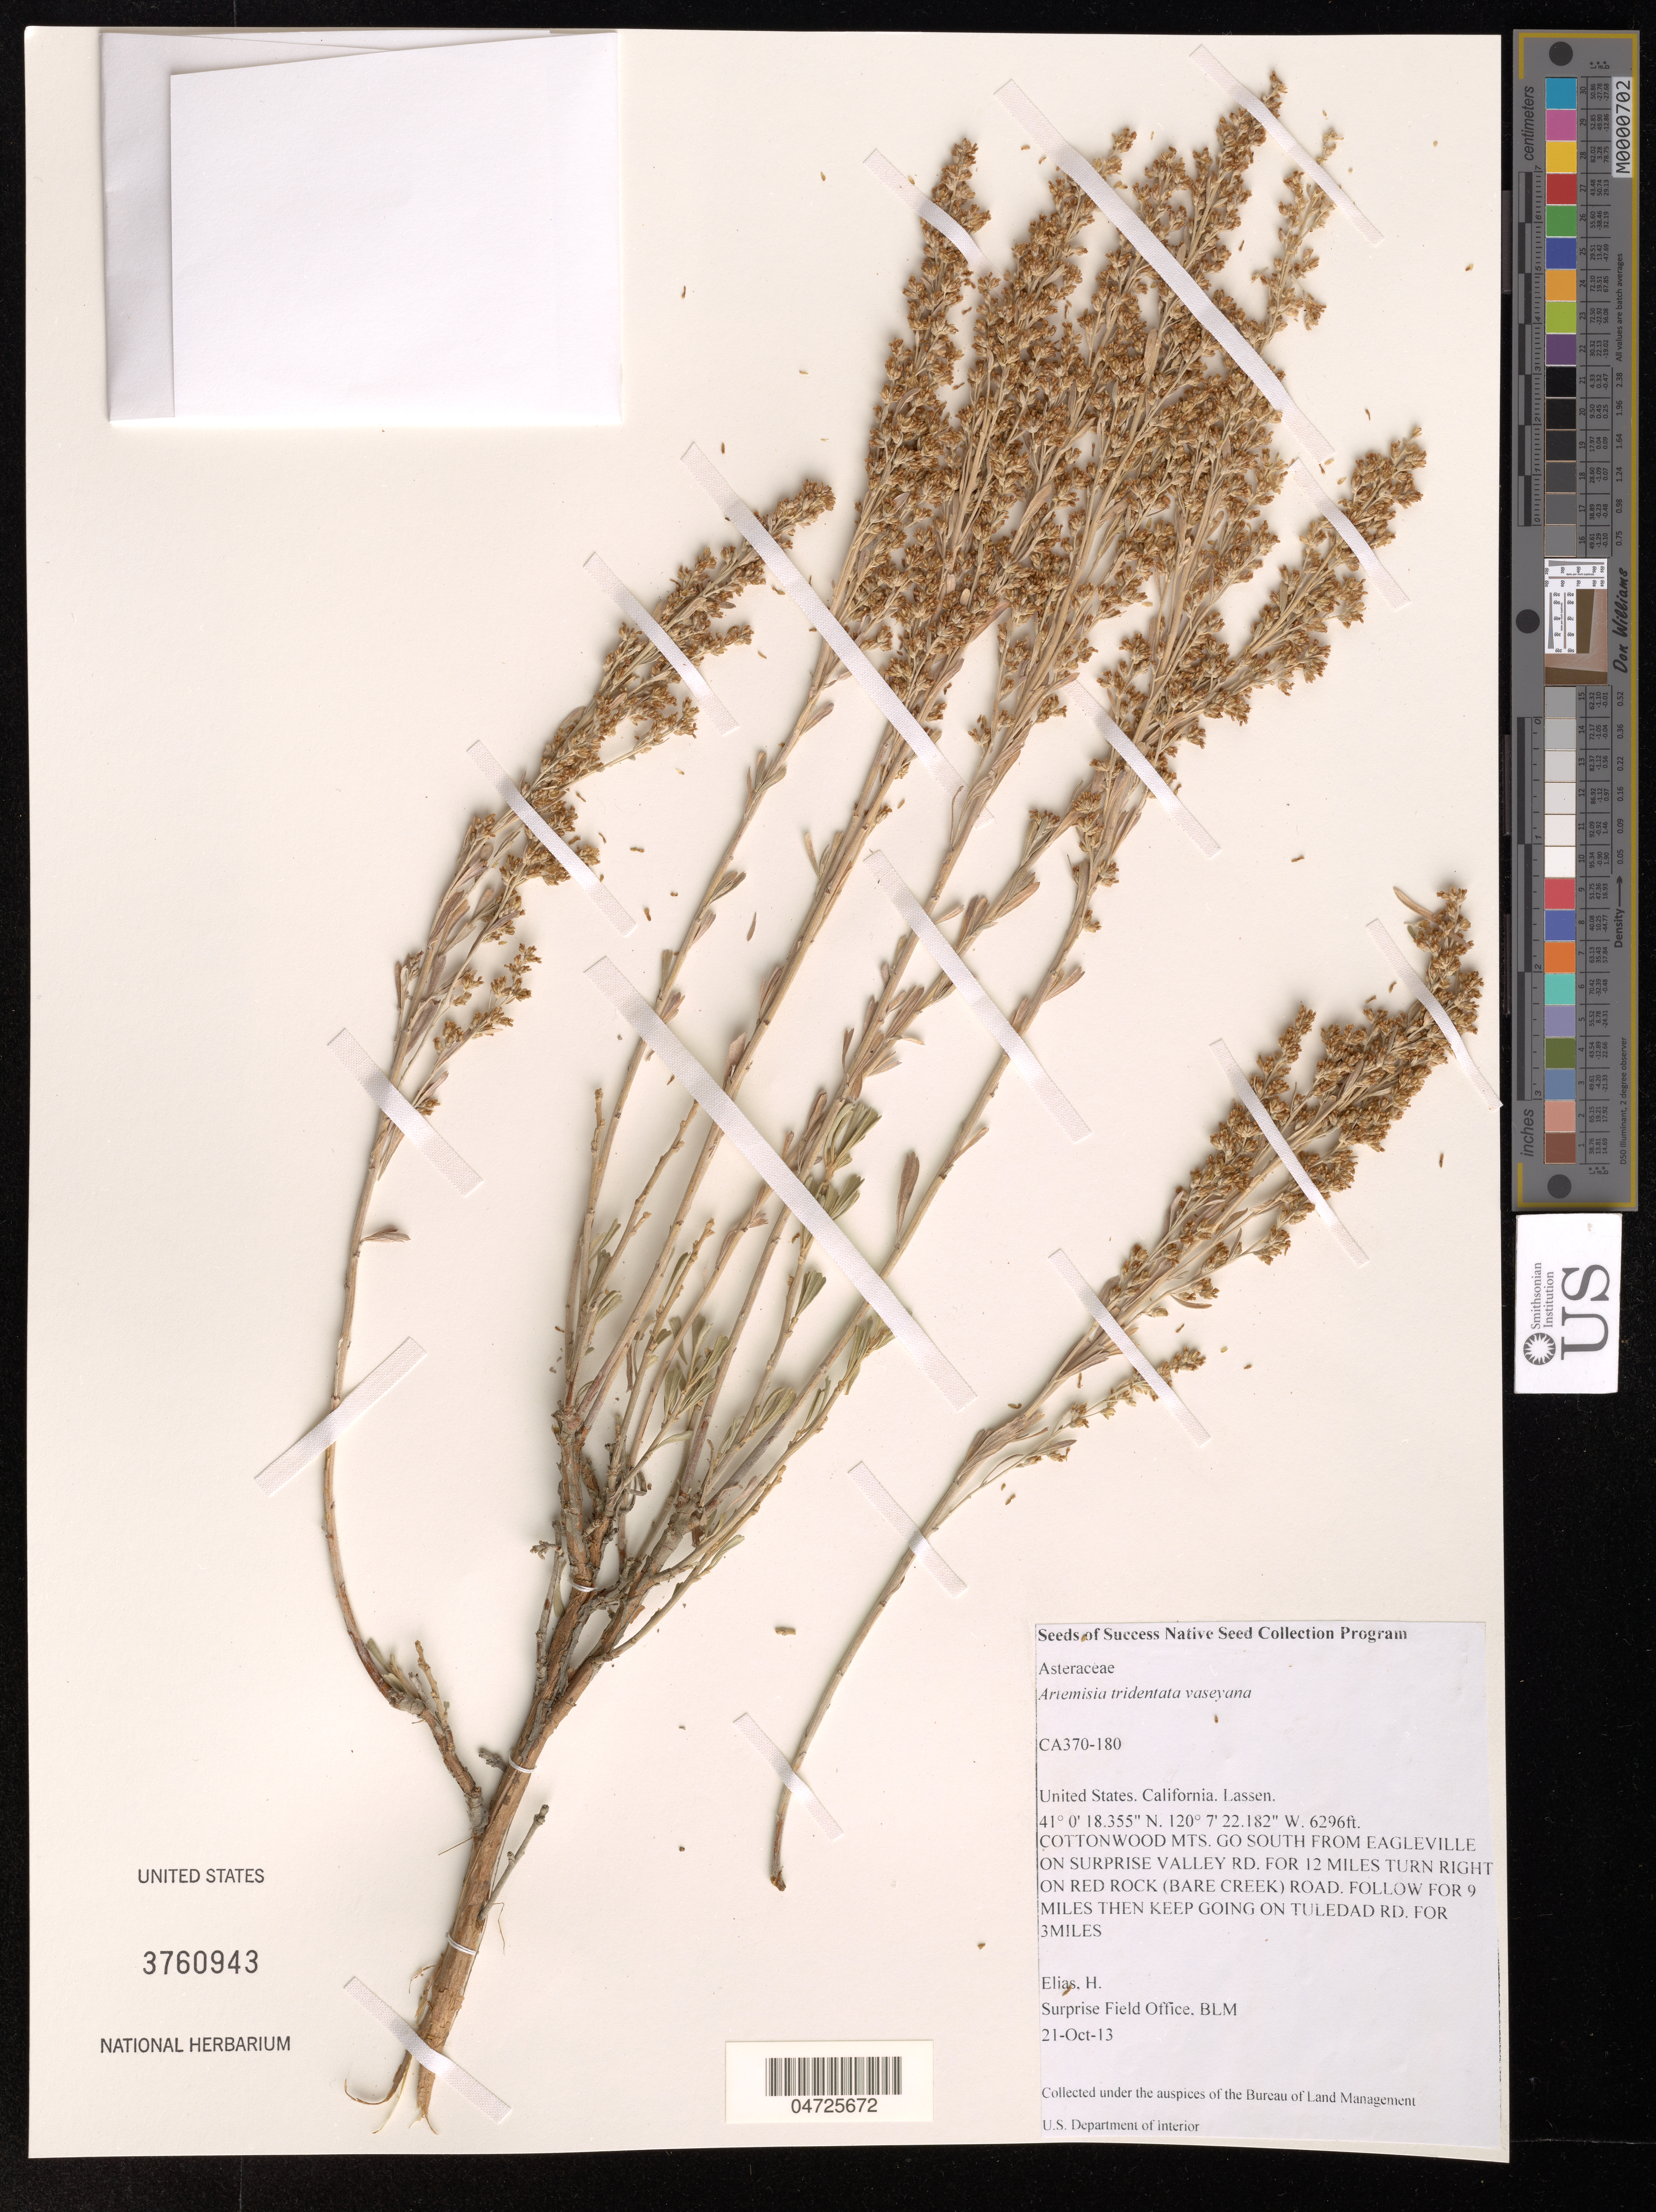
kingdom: Plantae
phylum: Tracheophyta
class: Magnoliopsida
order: Asterales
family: Asteraceae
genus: Artemisia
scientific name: Artemisia tridentata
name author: Nutt.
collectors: H. Elias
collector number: CA370-180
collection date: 2013-10-21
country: United States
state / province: California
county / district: Lassen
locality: Lassen. Cottonwood Mts. Go south from Eagleville on Surprise Valley Rd. for 12 miles turn right on Red Rock (Bare Creek) road. Follow for 9 miles then keep going on Tuledad Rd. for 3 miles.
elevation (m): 1919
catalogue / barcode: US 3760943